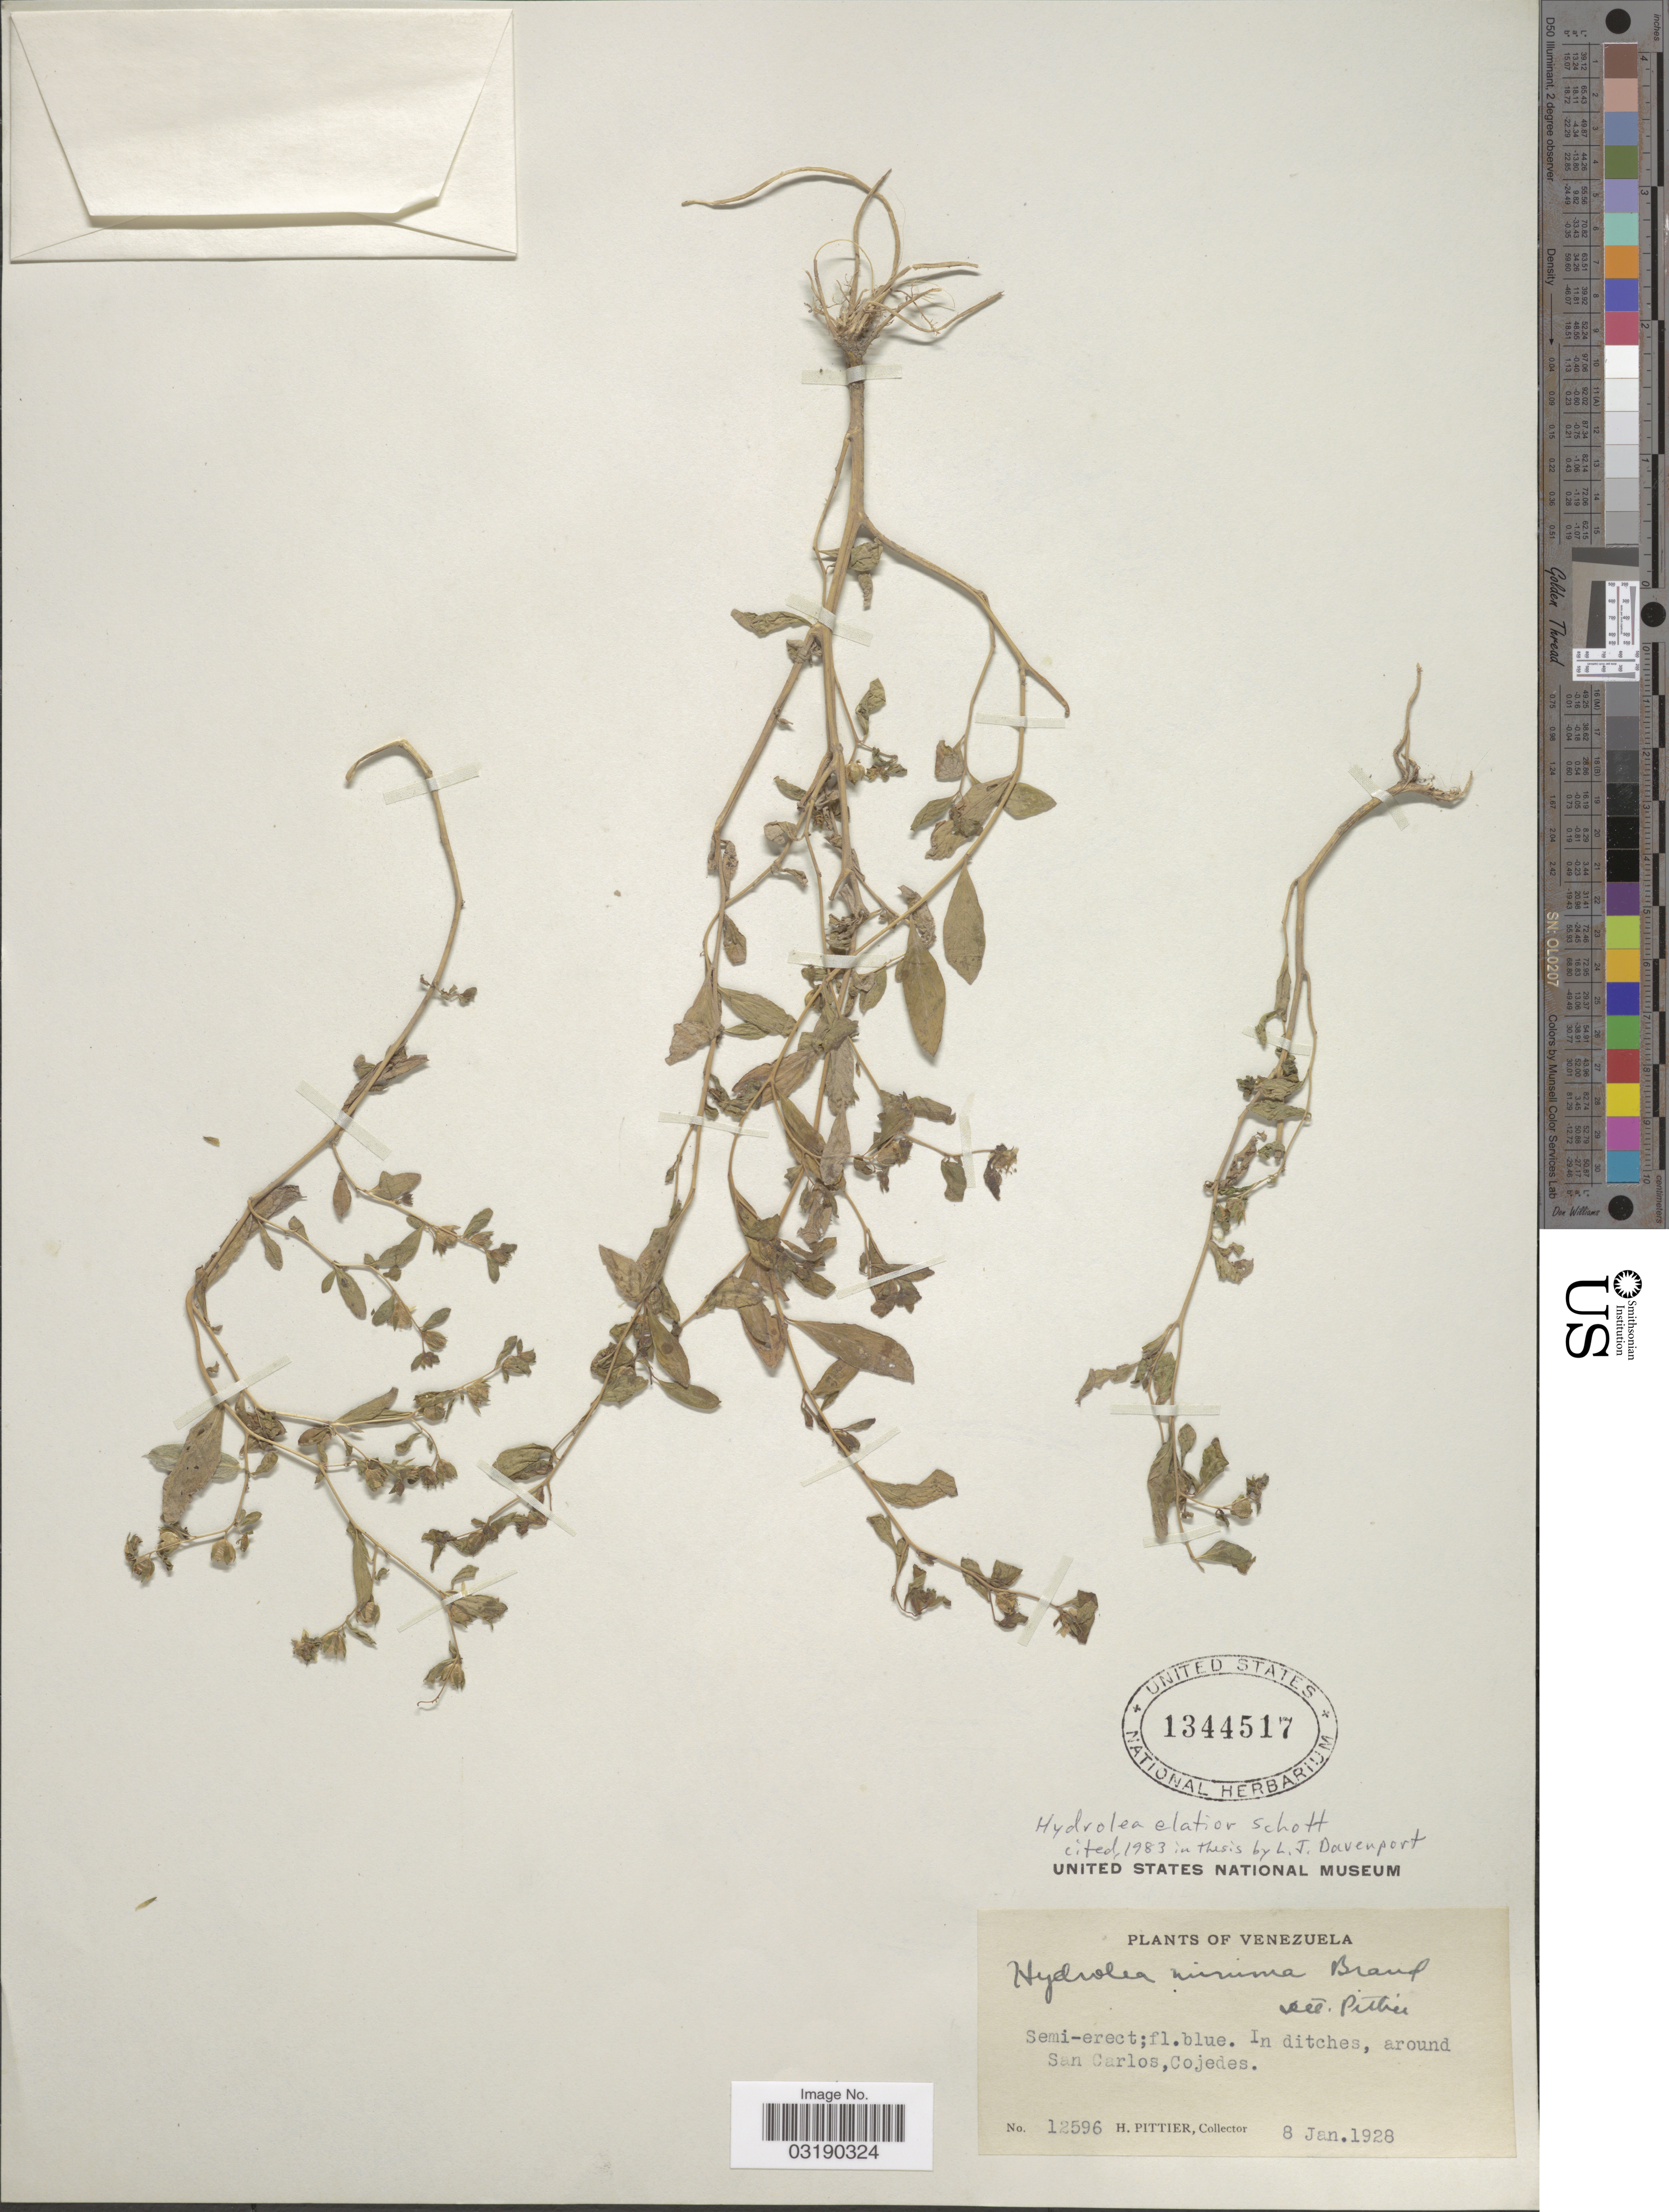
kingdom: Plantae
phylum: Tracheophyta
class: Magnoliopsida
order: Solanales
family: Hydroleaceae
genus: Hydrolea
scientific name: Hydrolea elatior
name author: Schott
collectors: H. F. Pittier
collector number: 12596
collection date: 1928-01-08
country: Venezuela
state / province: Cojedes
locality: In ditches, around San Carlos.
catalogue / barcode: US 1344517